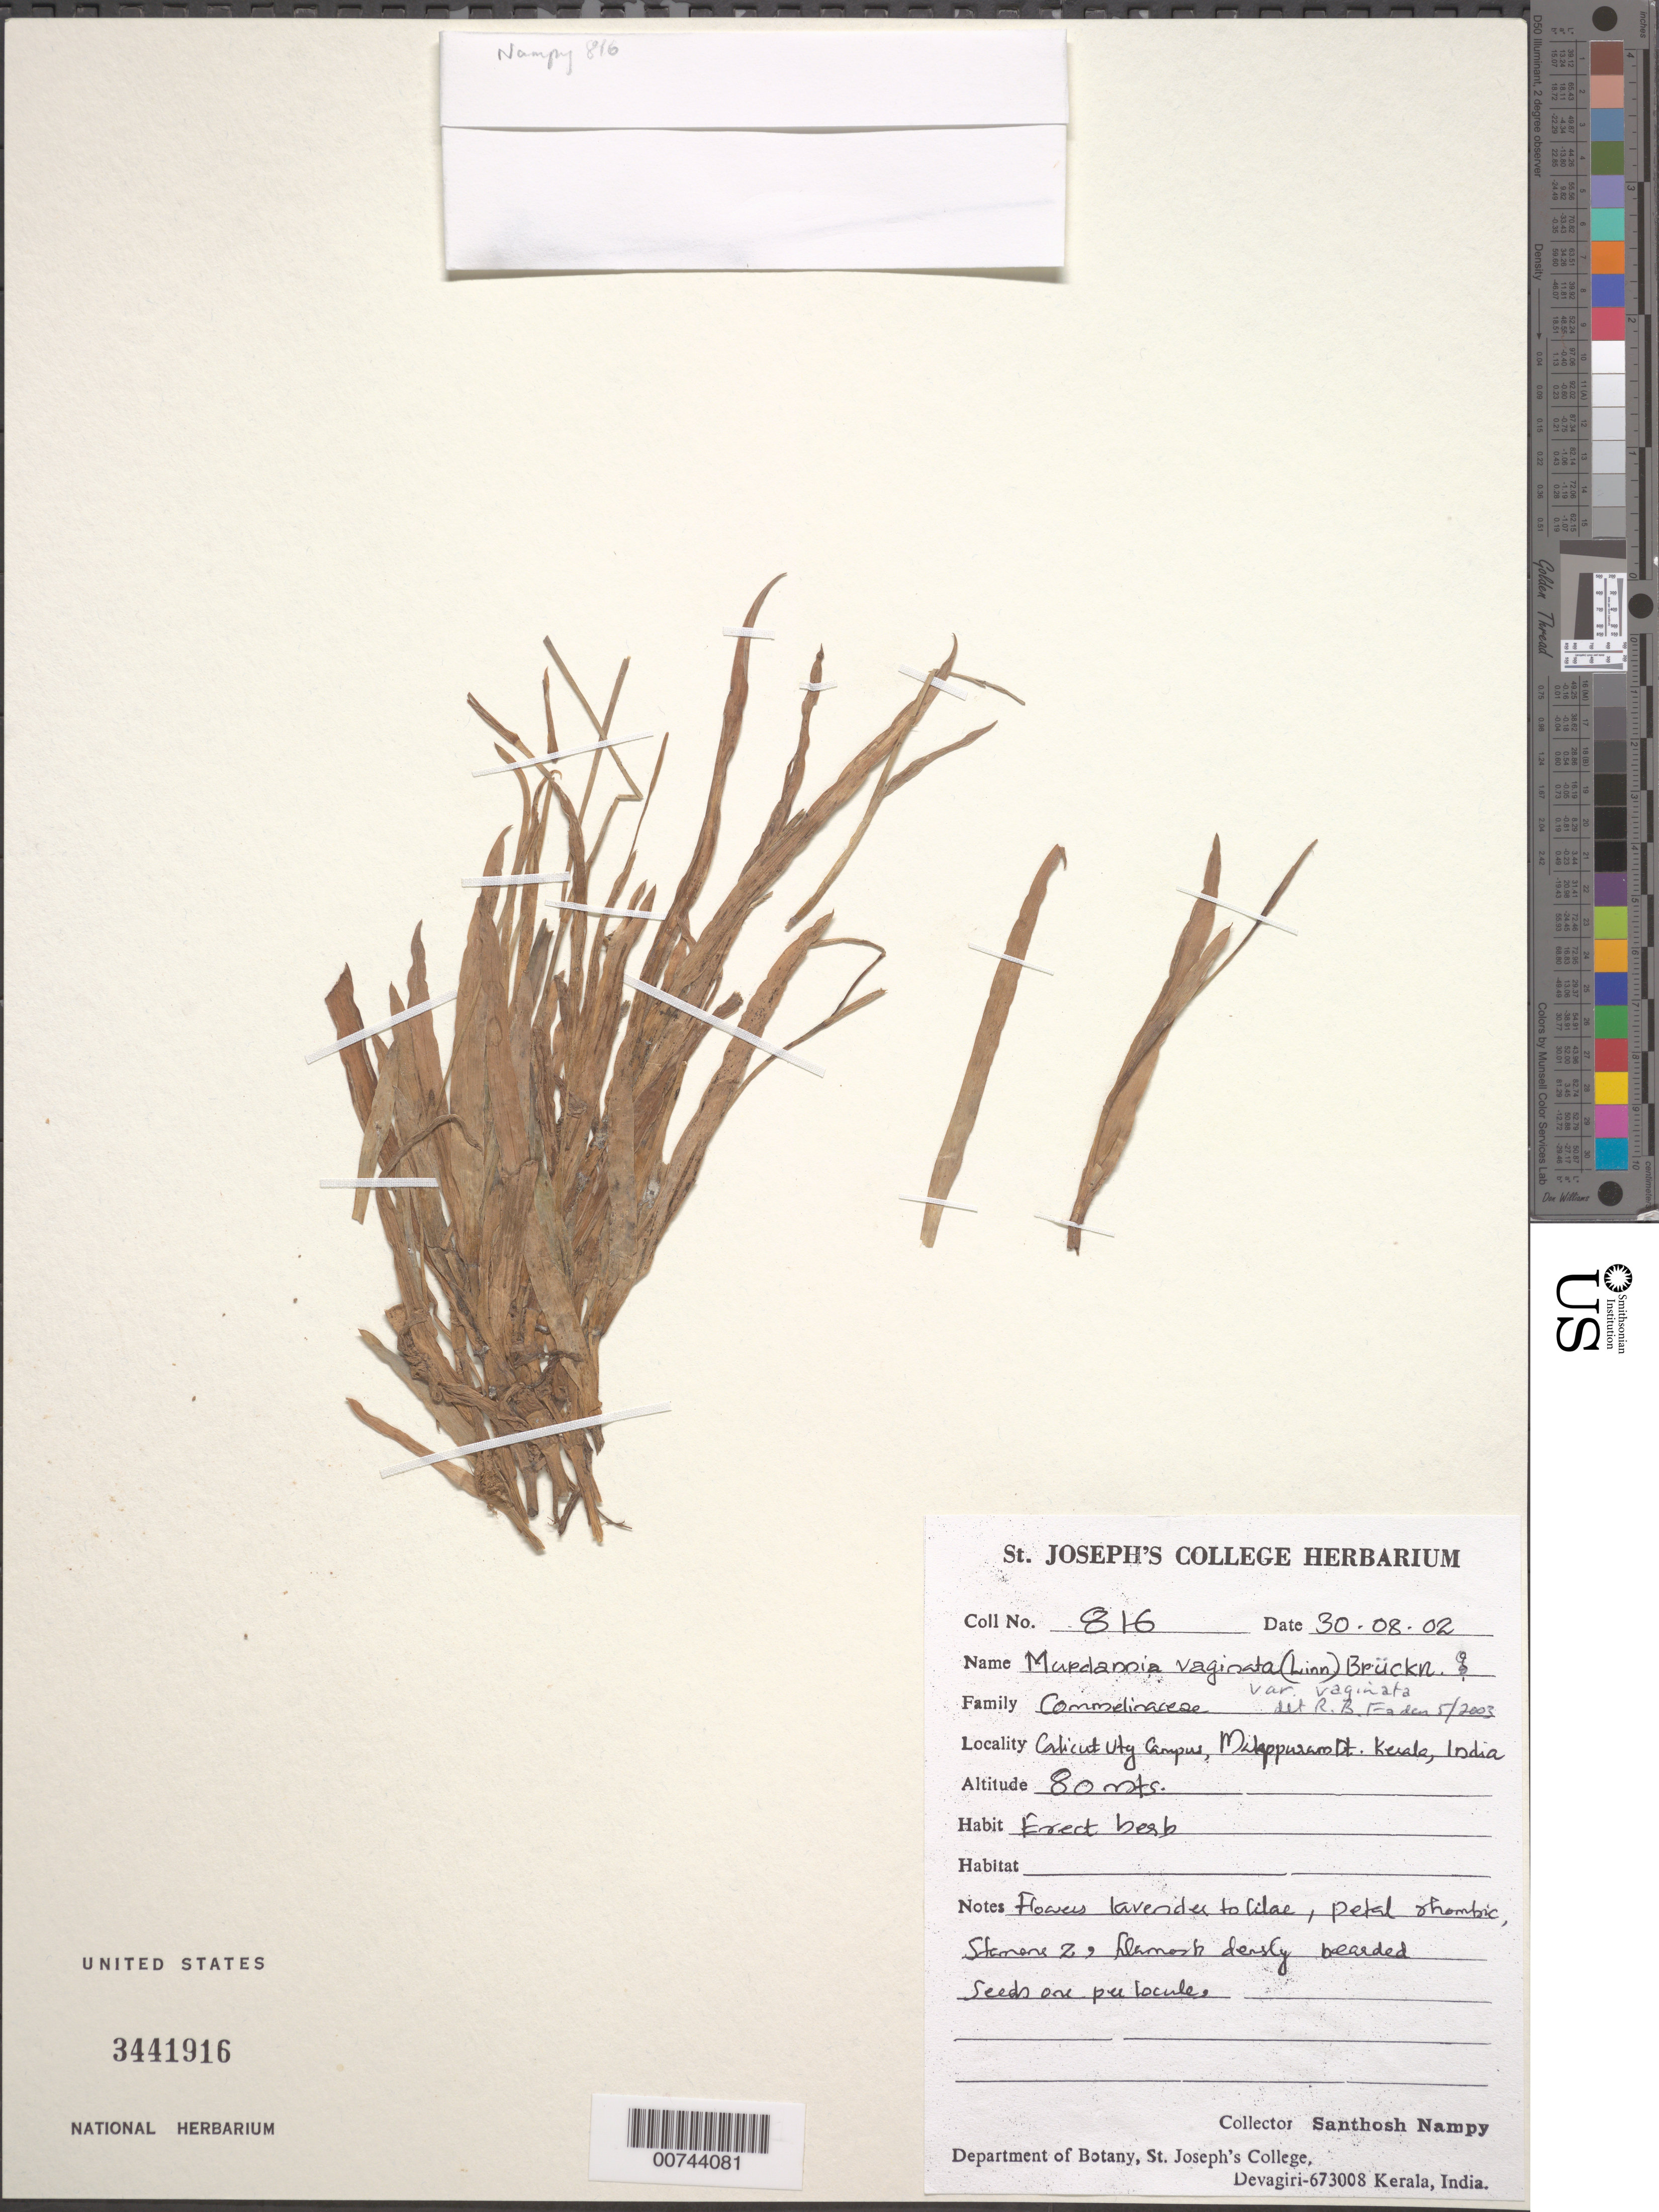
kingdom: Plantae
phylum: Tracheophyta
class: Liliopsida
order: Commelinales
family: Commelinaceae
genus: Murdannia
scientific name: Murdannia vaginata var. vaginata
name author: G. Brückn.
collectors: S. Nampy & J. Paul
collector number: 816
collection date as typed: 03 Aug 2002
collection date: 2002-08-03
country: India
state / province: Kerala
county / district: Koshikode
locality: Thikkody Beach.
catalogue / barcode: US 3441916